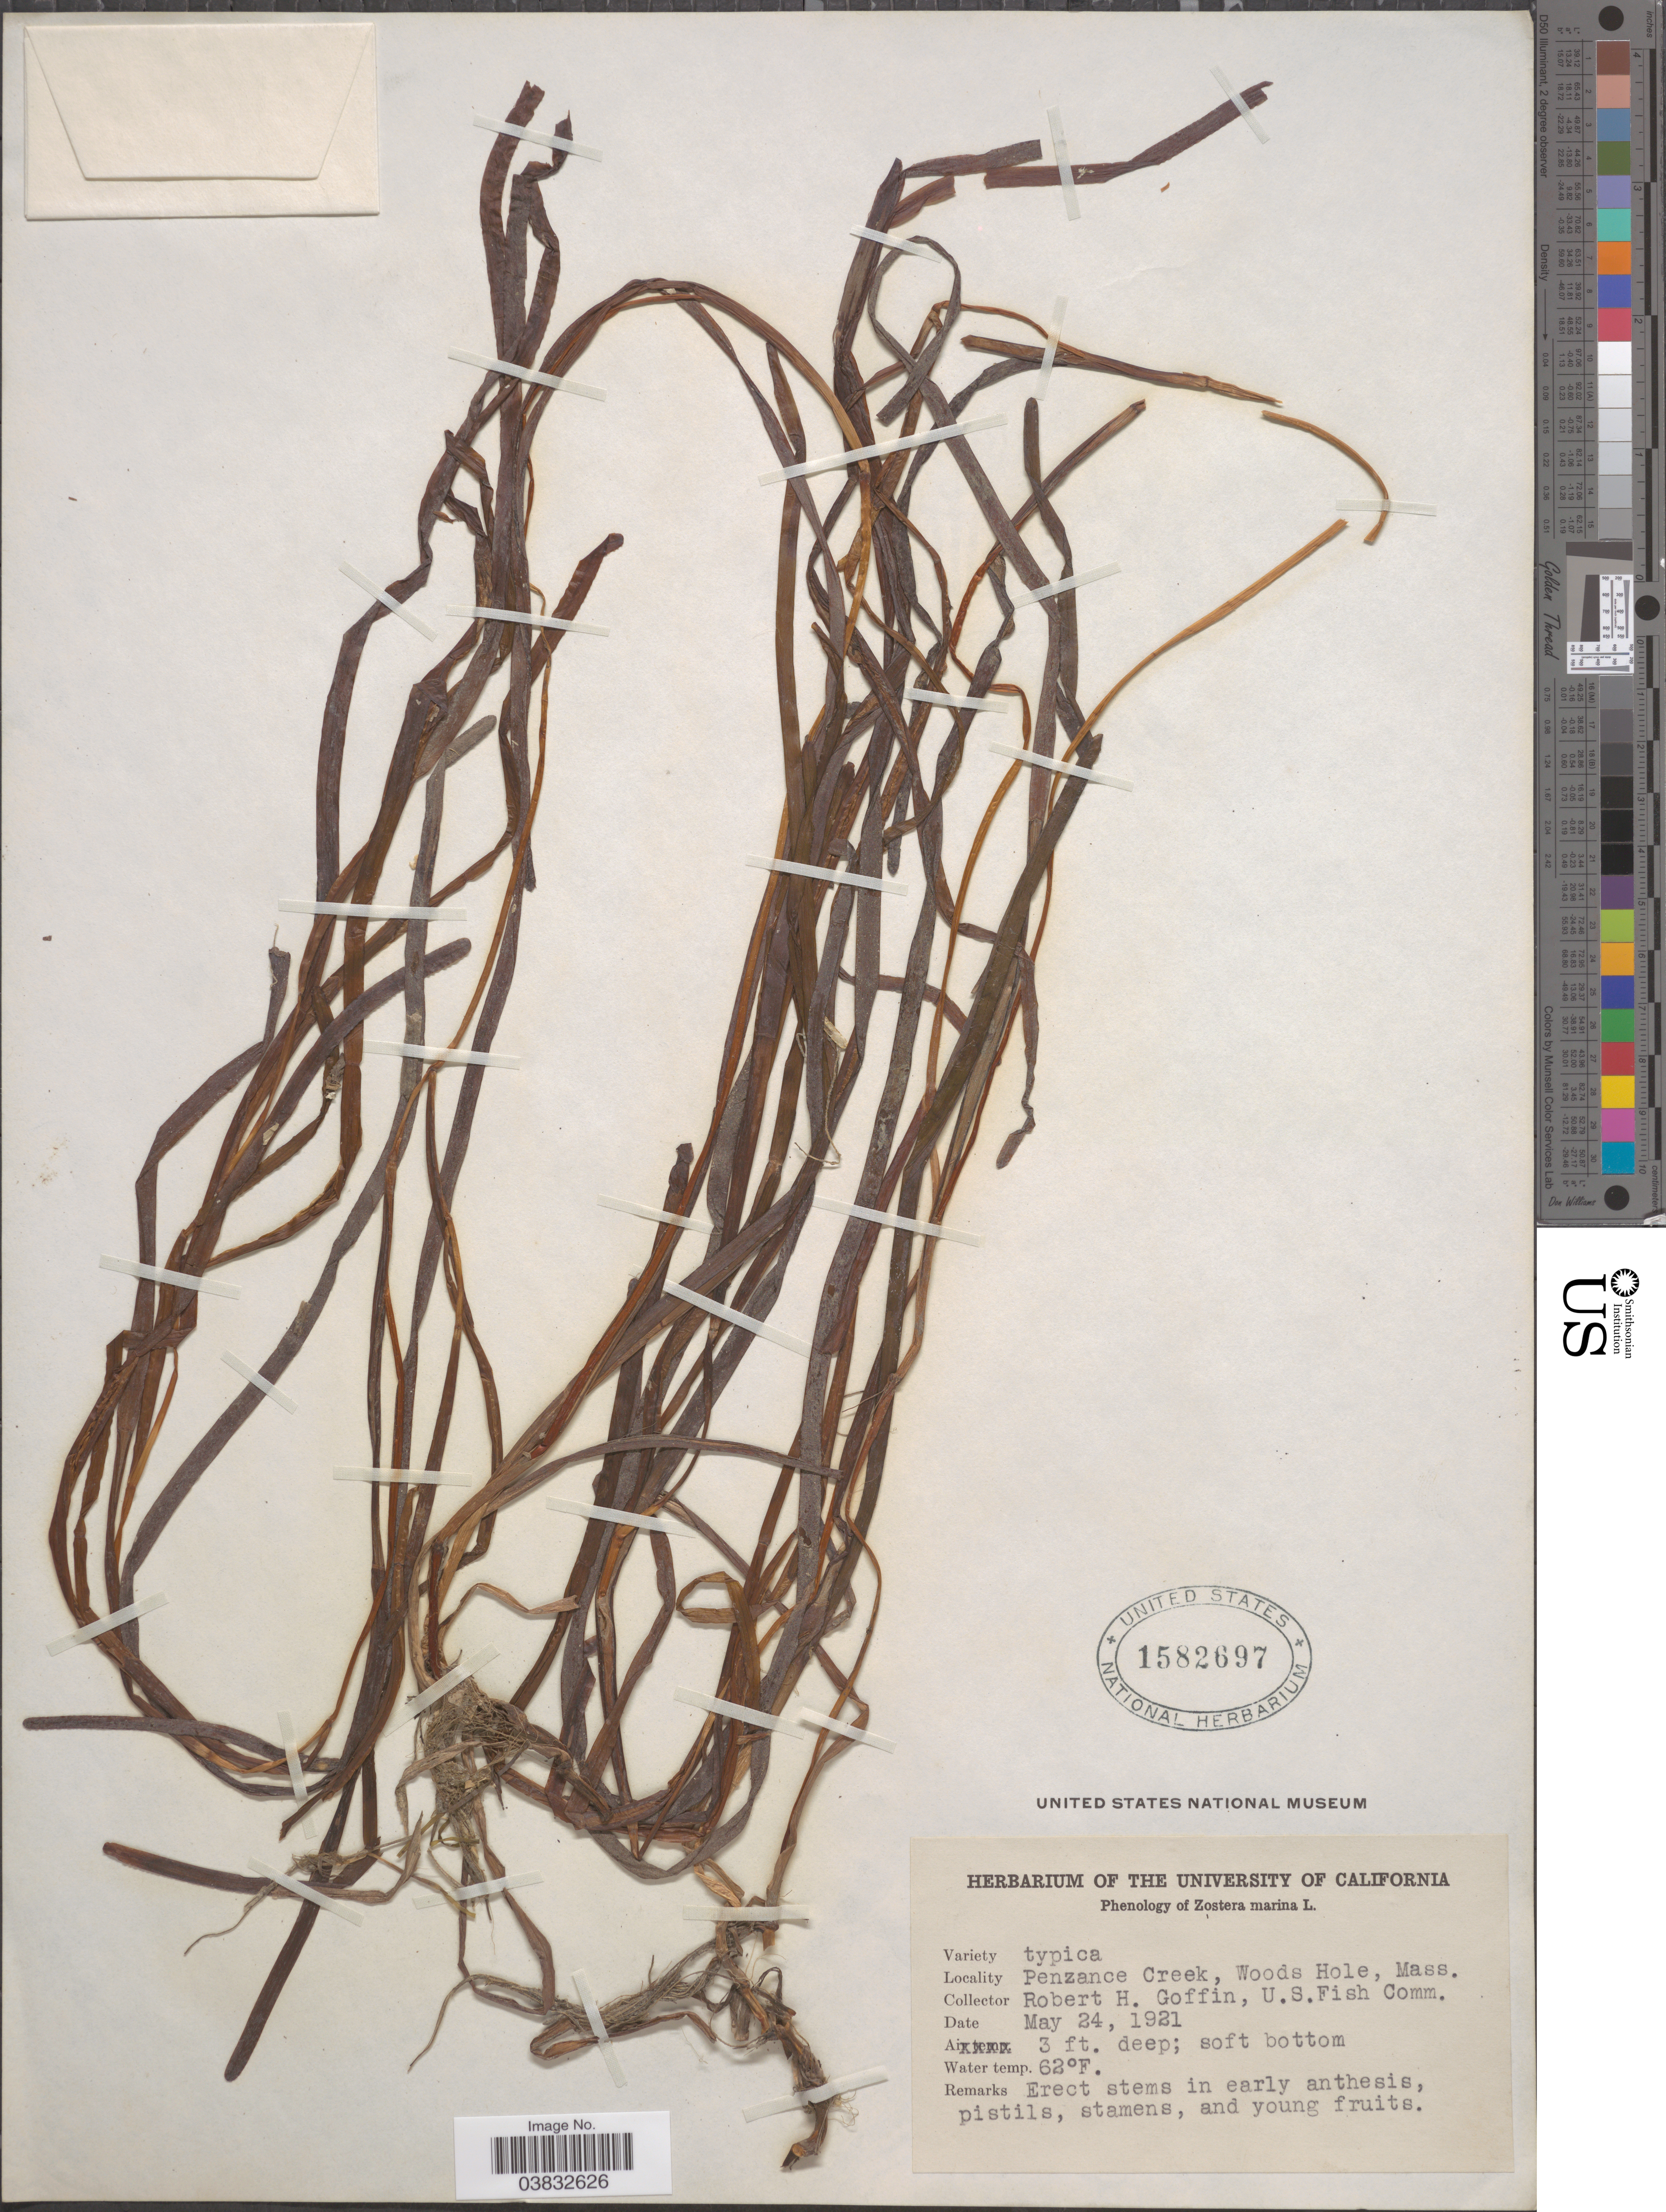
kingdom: Plantae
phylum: Tracheophyta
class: Liliopsida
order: Alismatales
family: Zosteraceae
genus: Zostera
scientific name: Zostera marina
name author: L.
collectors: R. Goffin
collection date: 1921-05-24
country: United States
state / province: Massachusetts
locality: Penzance Creek, Woods Hole.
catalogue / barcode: US 1582697